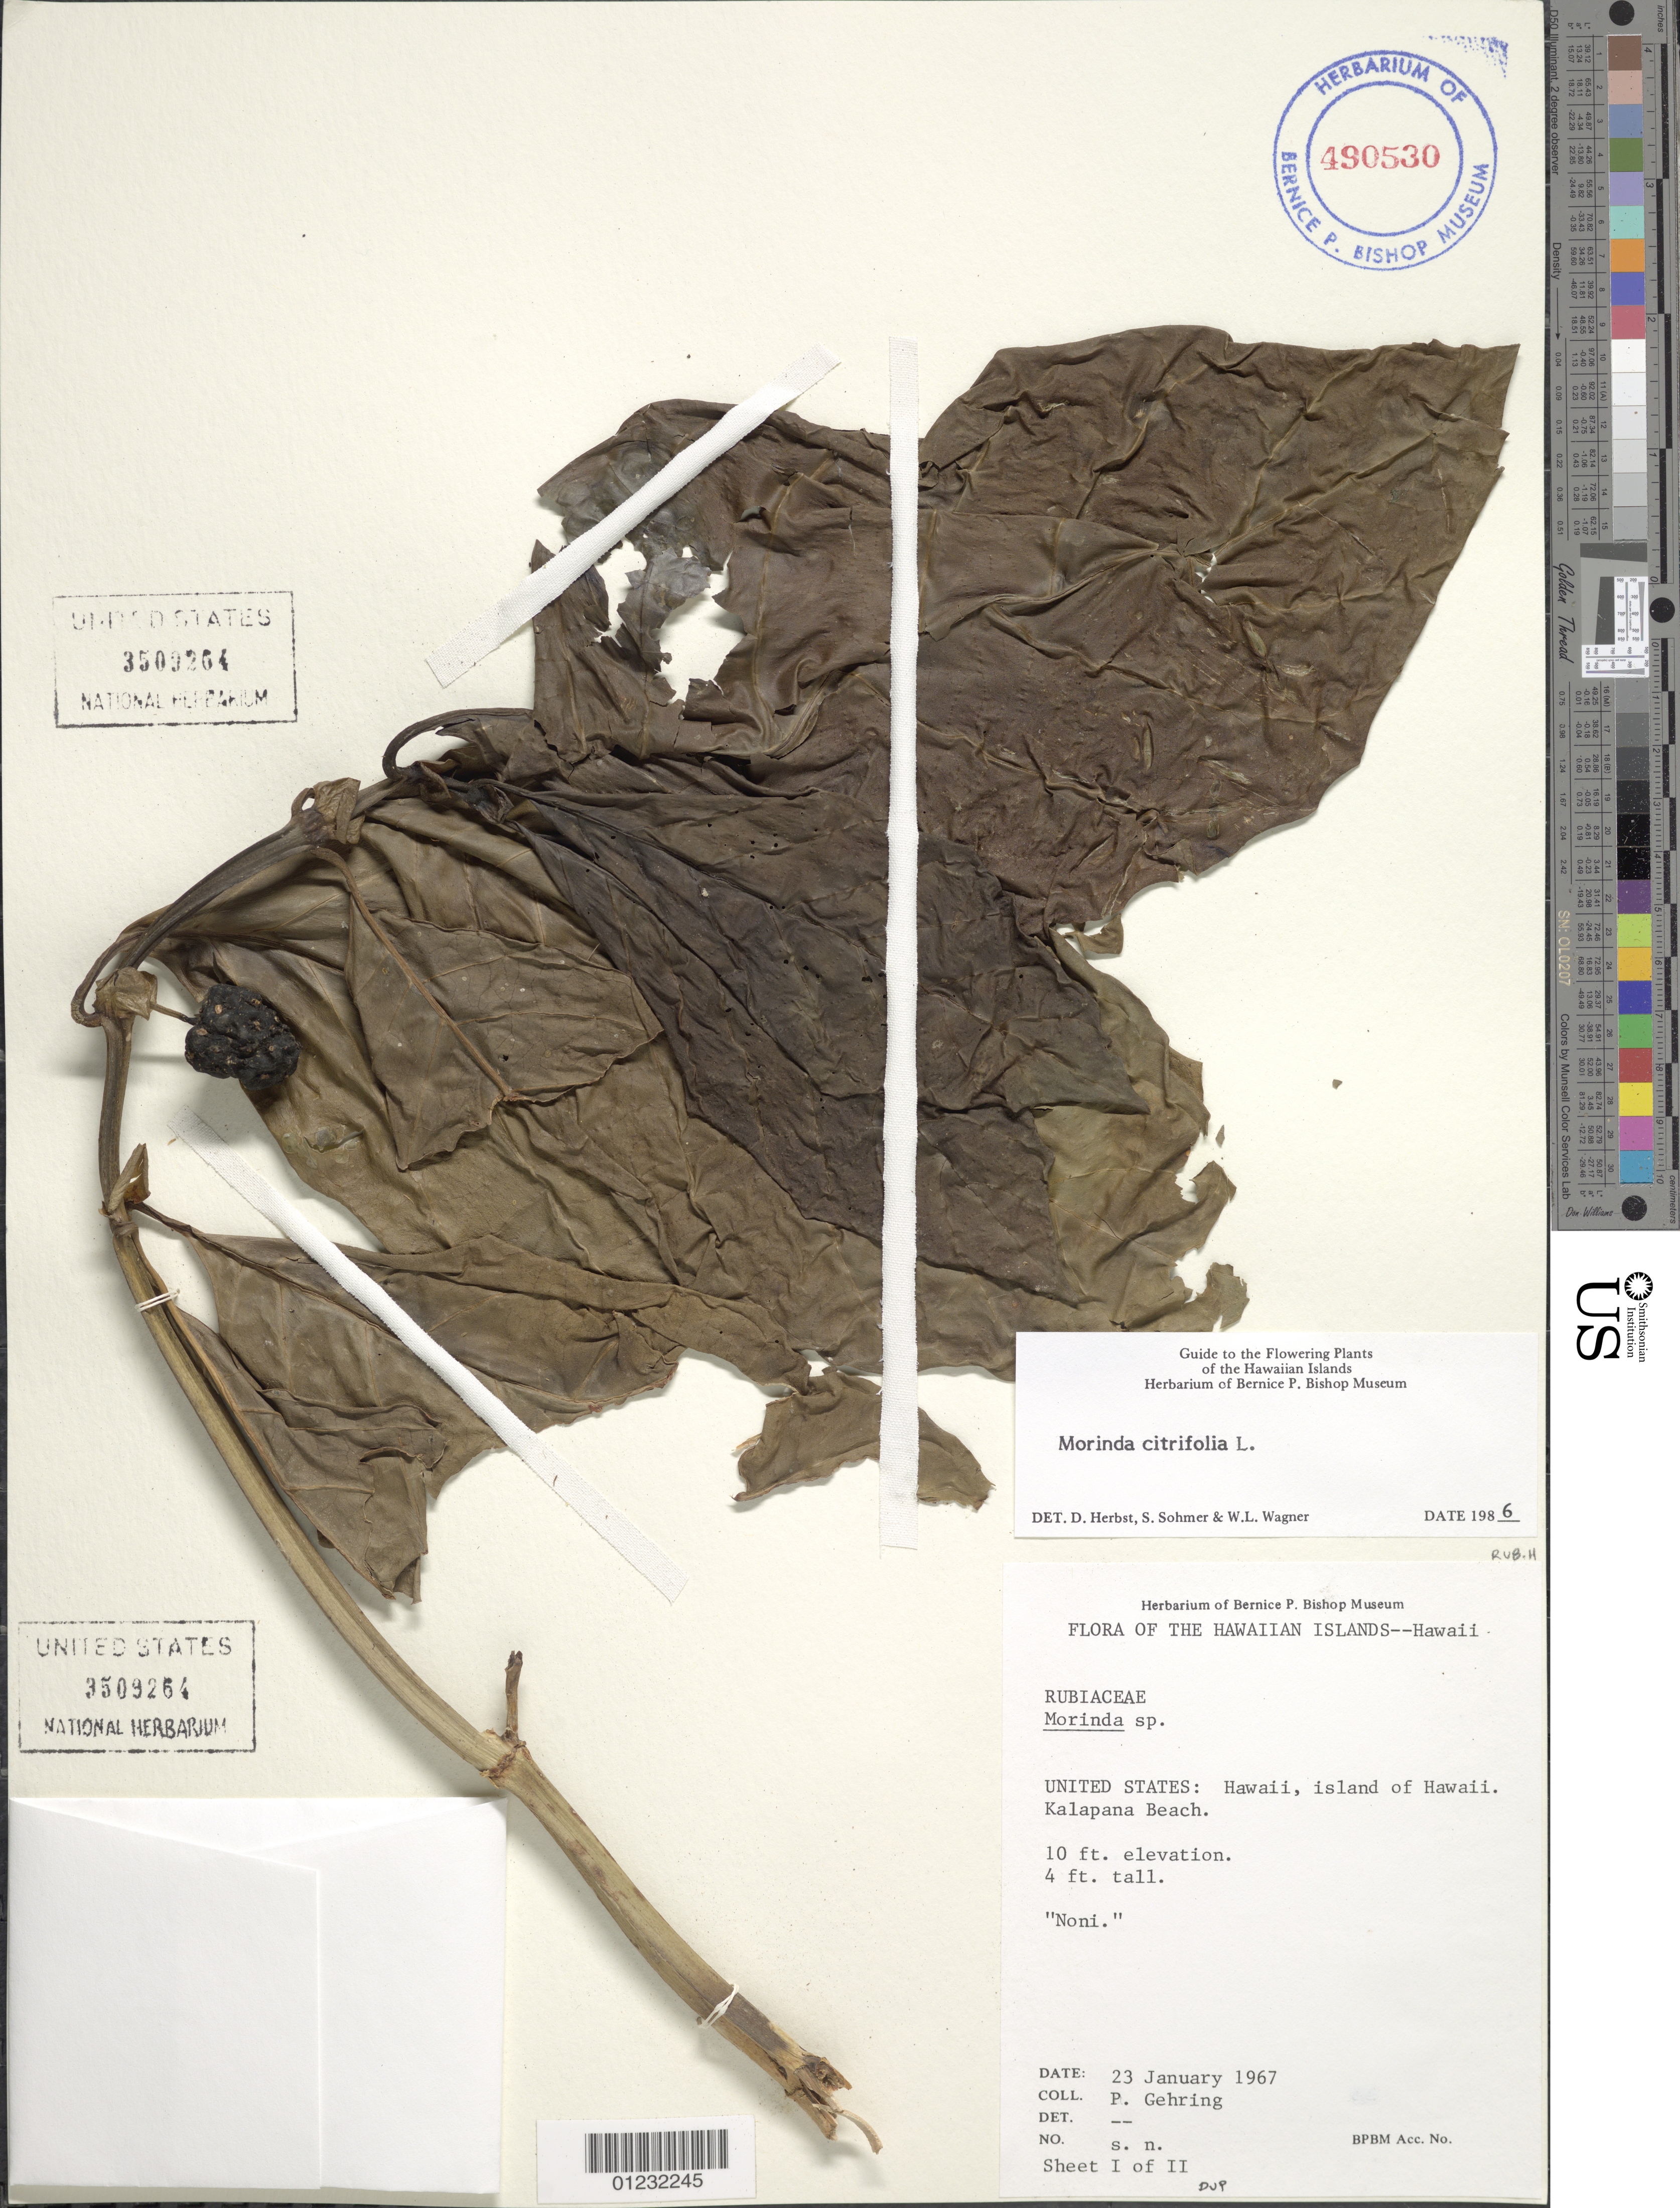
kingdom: Plantae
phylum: Tracheophyta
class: Magnoliopsida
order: Gentianales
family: Rubiaceae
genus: Morinda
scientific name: Morinda citrifolia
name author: L.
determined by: Herbst, D. R.; Sohmer, S. H.; Wagner, W. L.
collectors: P. Gehring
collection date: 1967-01-23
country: United States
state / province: Hawaii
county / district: Hawaii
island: Hawaii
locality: Kalapana Beach.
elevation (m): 3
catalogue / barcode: US 3509264